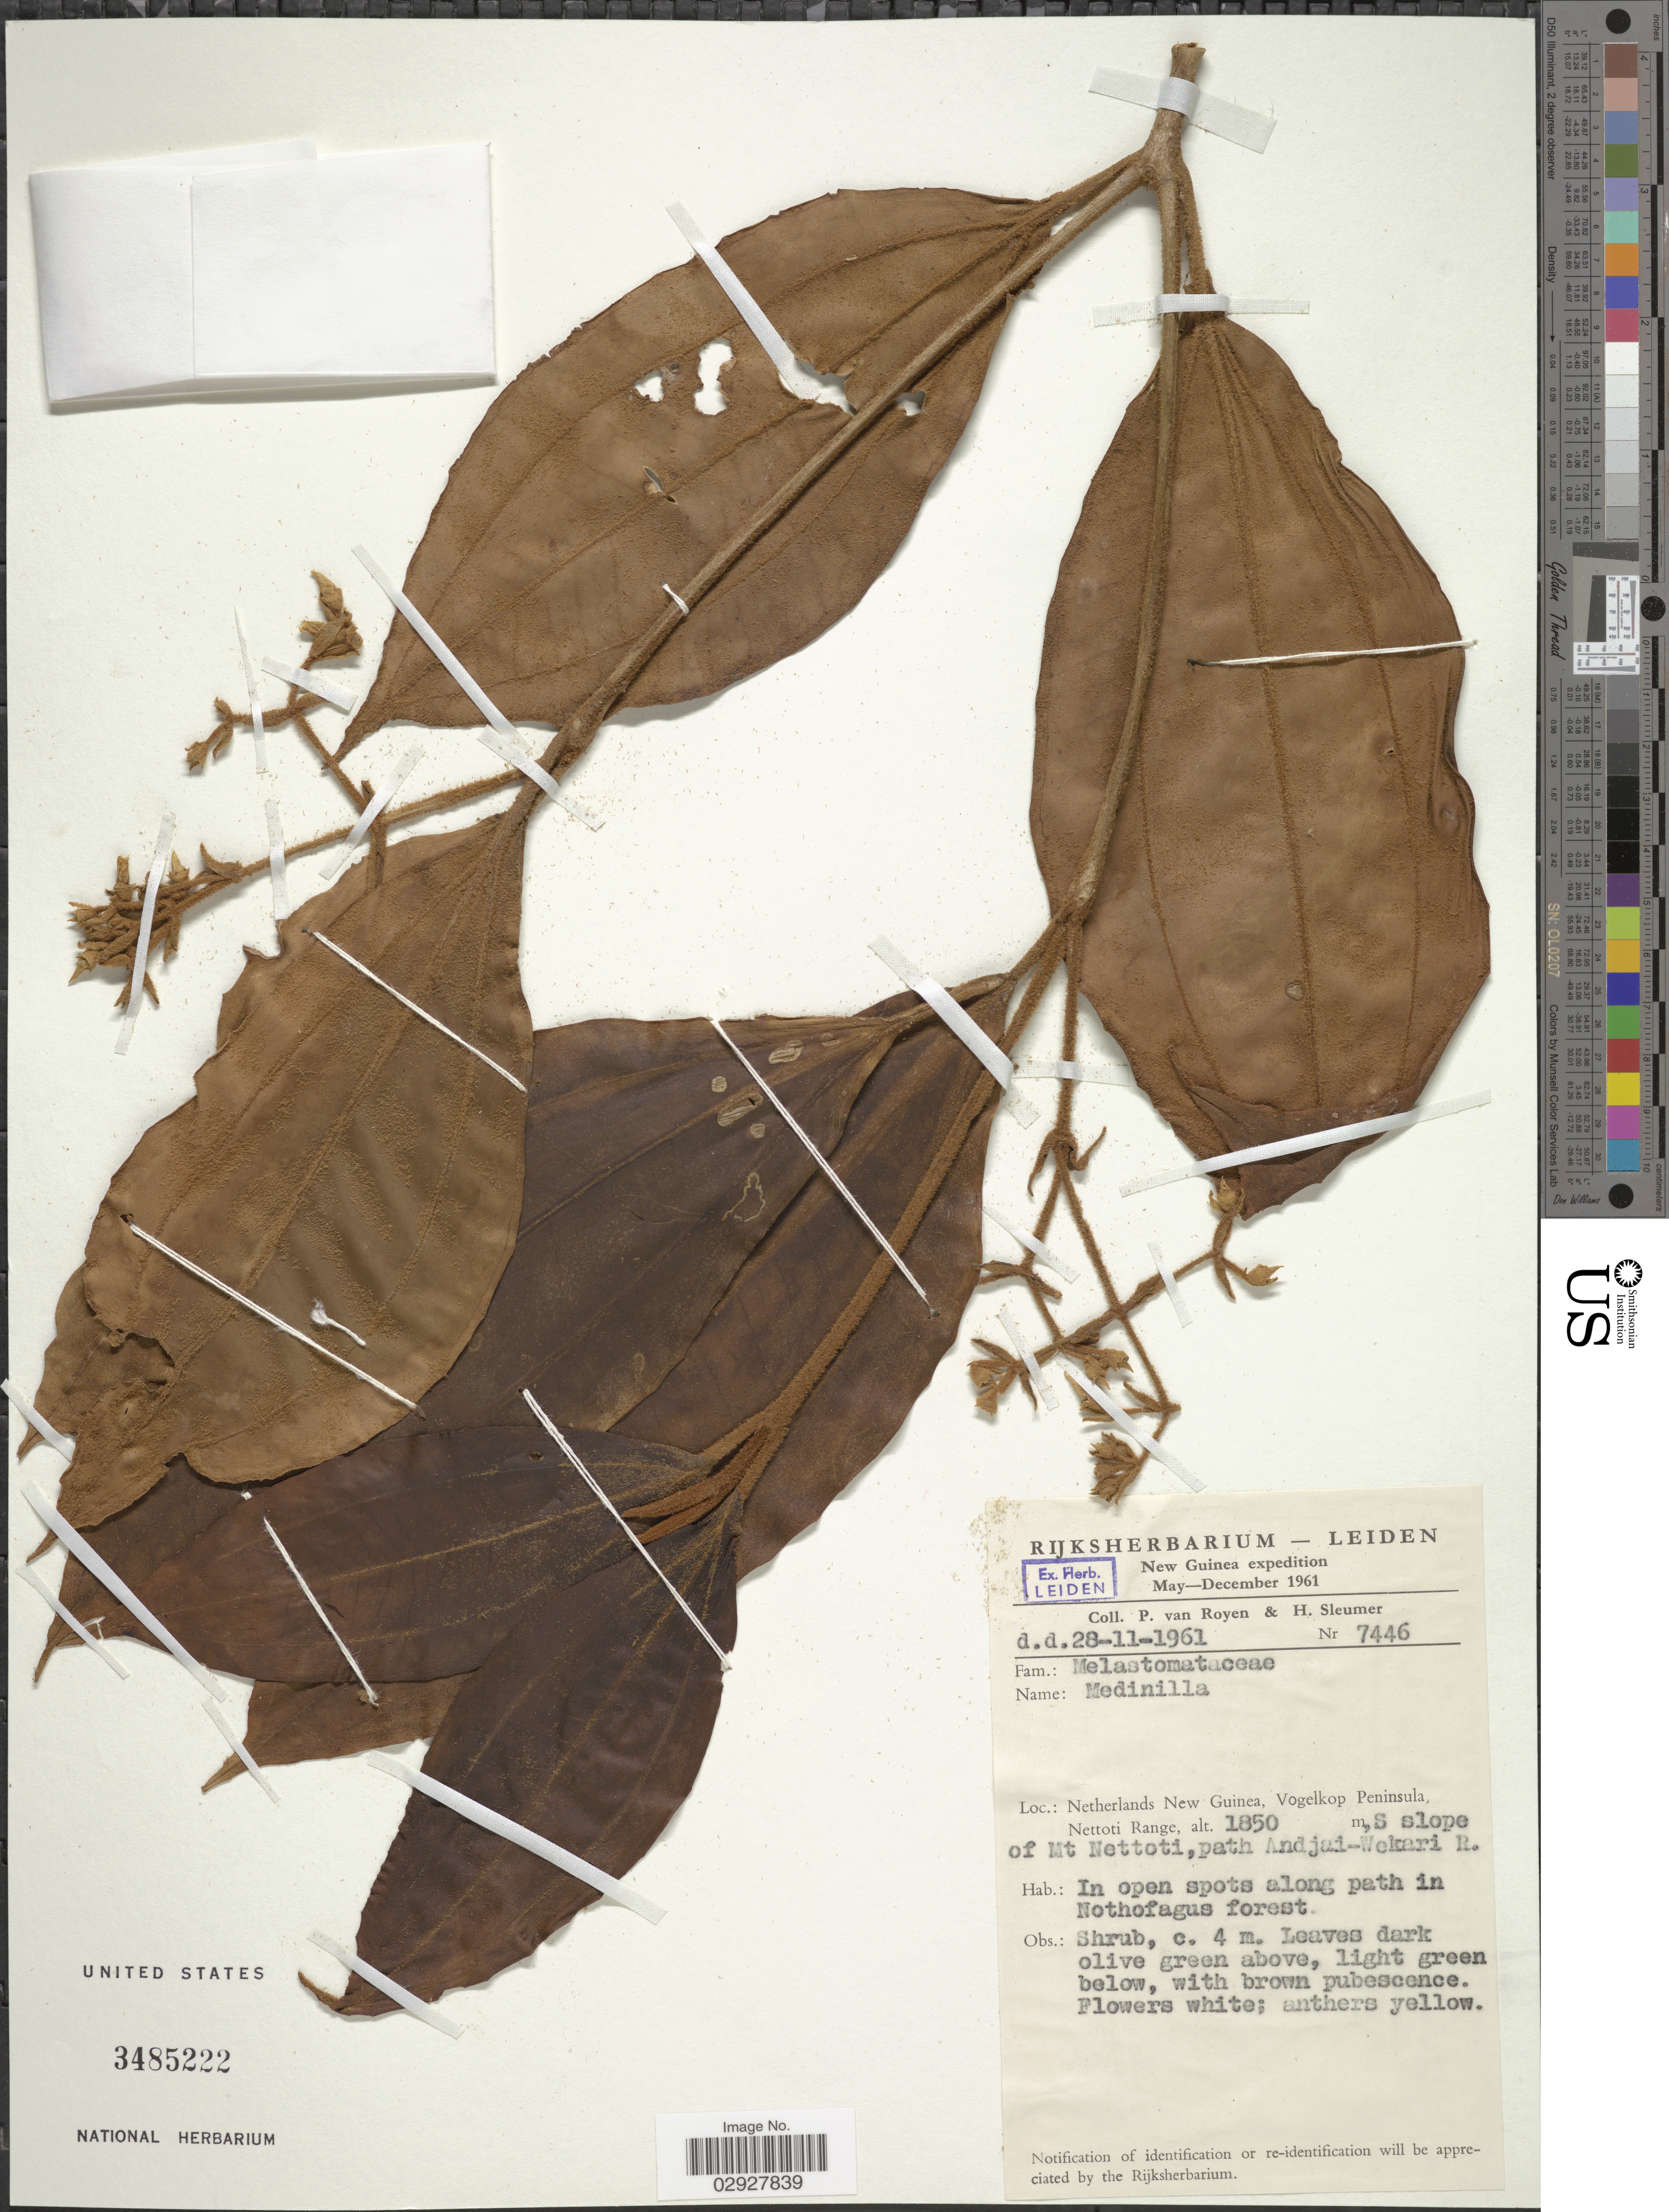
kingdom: Plantae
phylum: Tracheophyta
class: Magnoliopsida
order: Myrtales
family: Melastomataceae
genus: Medinilla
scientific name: Medinilla sp.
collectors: P. van Royen & H. O. Sleumer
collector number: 7446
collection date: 1961-11-28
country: Indonesia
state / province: Papua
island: New Guinea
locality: Netherlands New Guinea, Vogelkop Peninsula, Nettoti Range, S slope of Mt Nettoti, path Andjai-Wekari R.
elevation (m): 1850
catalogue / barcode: US 3485222